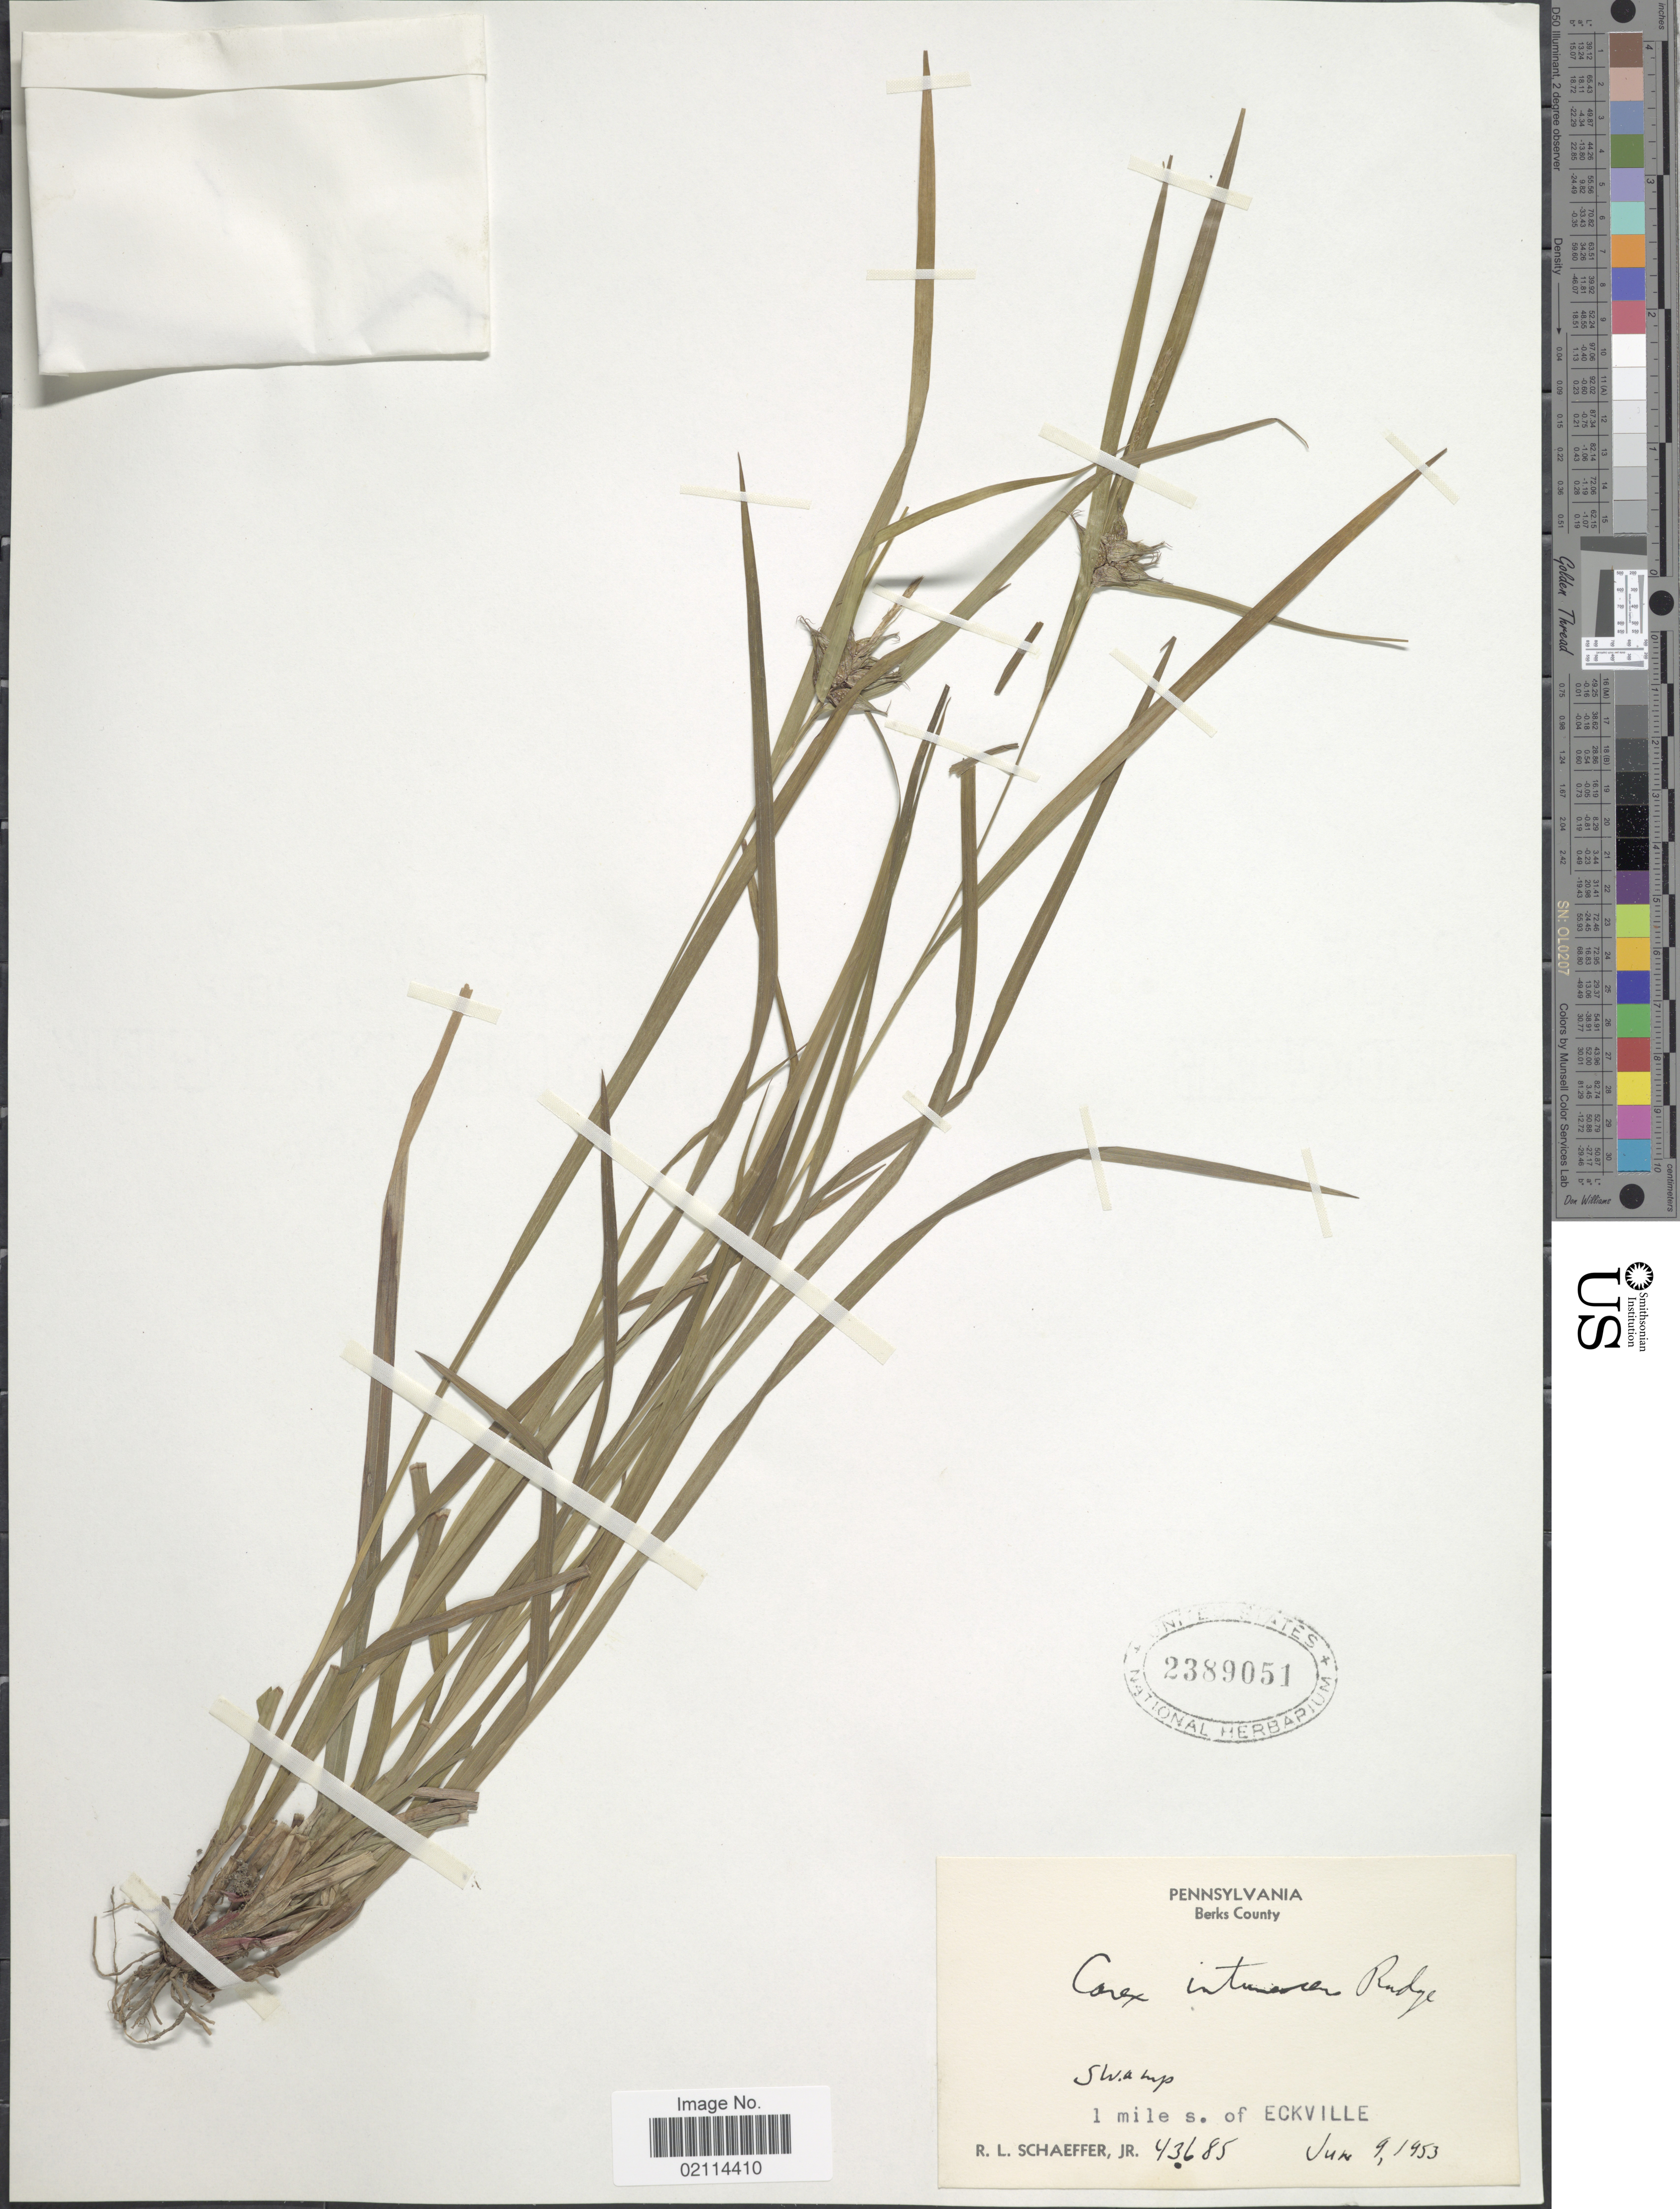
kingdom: Plantae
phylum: Tracheophyta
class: Liliopsida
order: Poales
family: Cyperaceae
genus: Carex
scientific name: Carex intumescens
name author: Rudge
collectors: R. L. Schaeffer Jr.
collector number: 43685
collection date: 1953-06-09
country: United States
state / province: Pennsylvania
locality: Berks County, swamp, 1 mile s. of Eckville.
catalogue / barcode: US 2389051